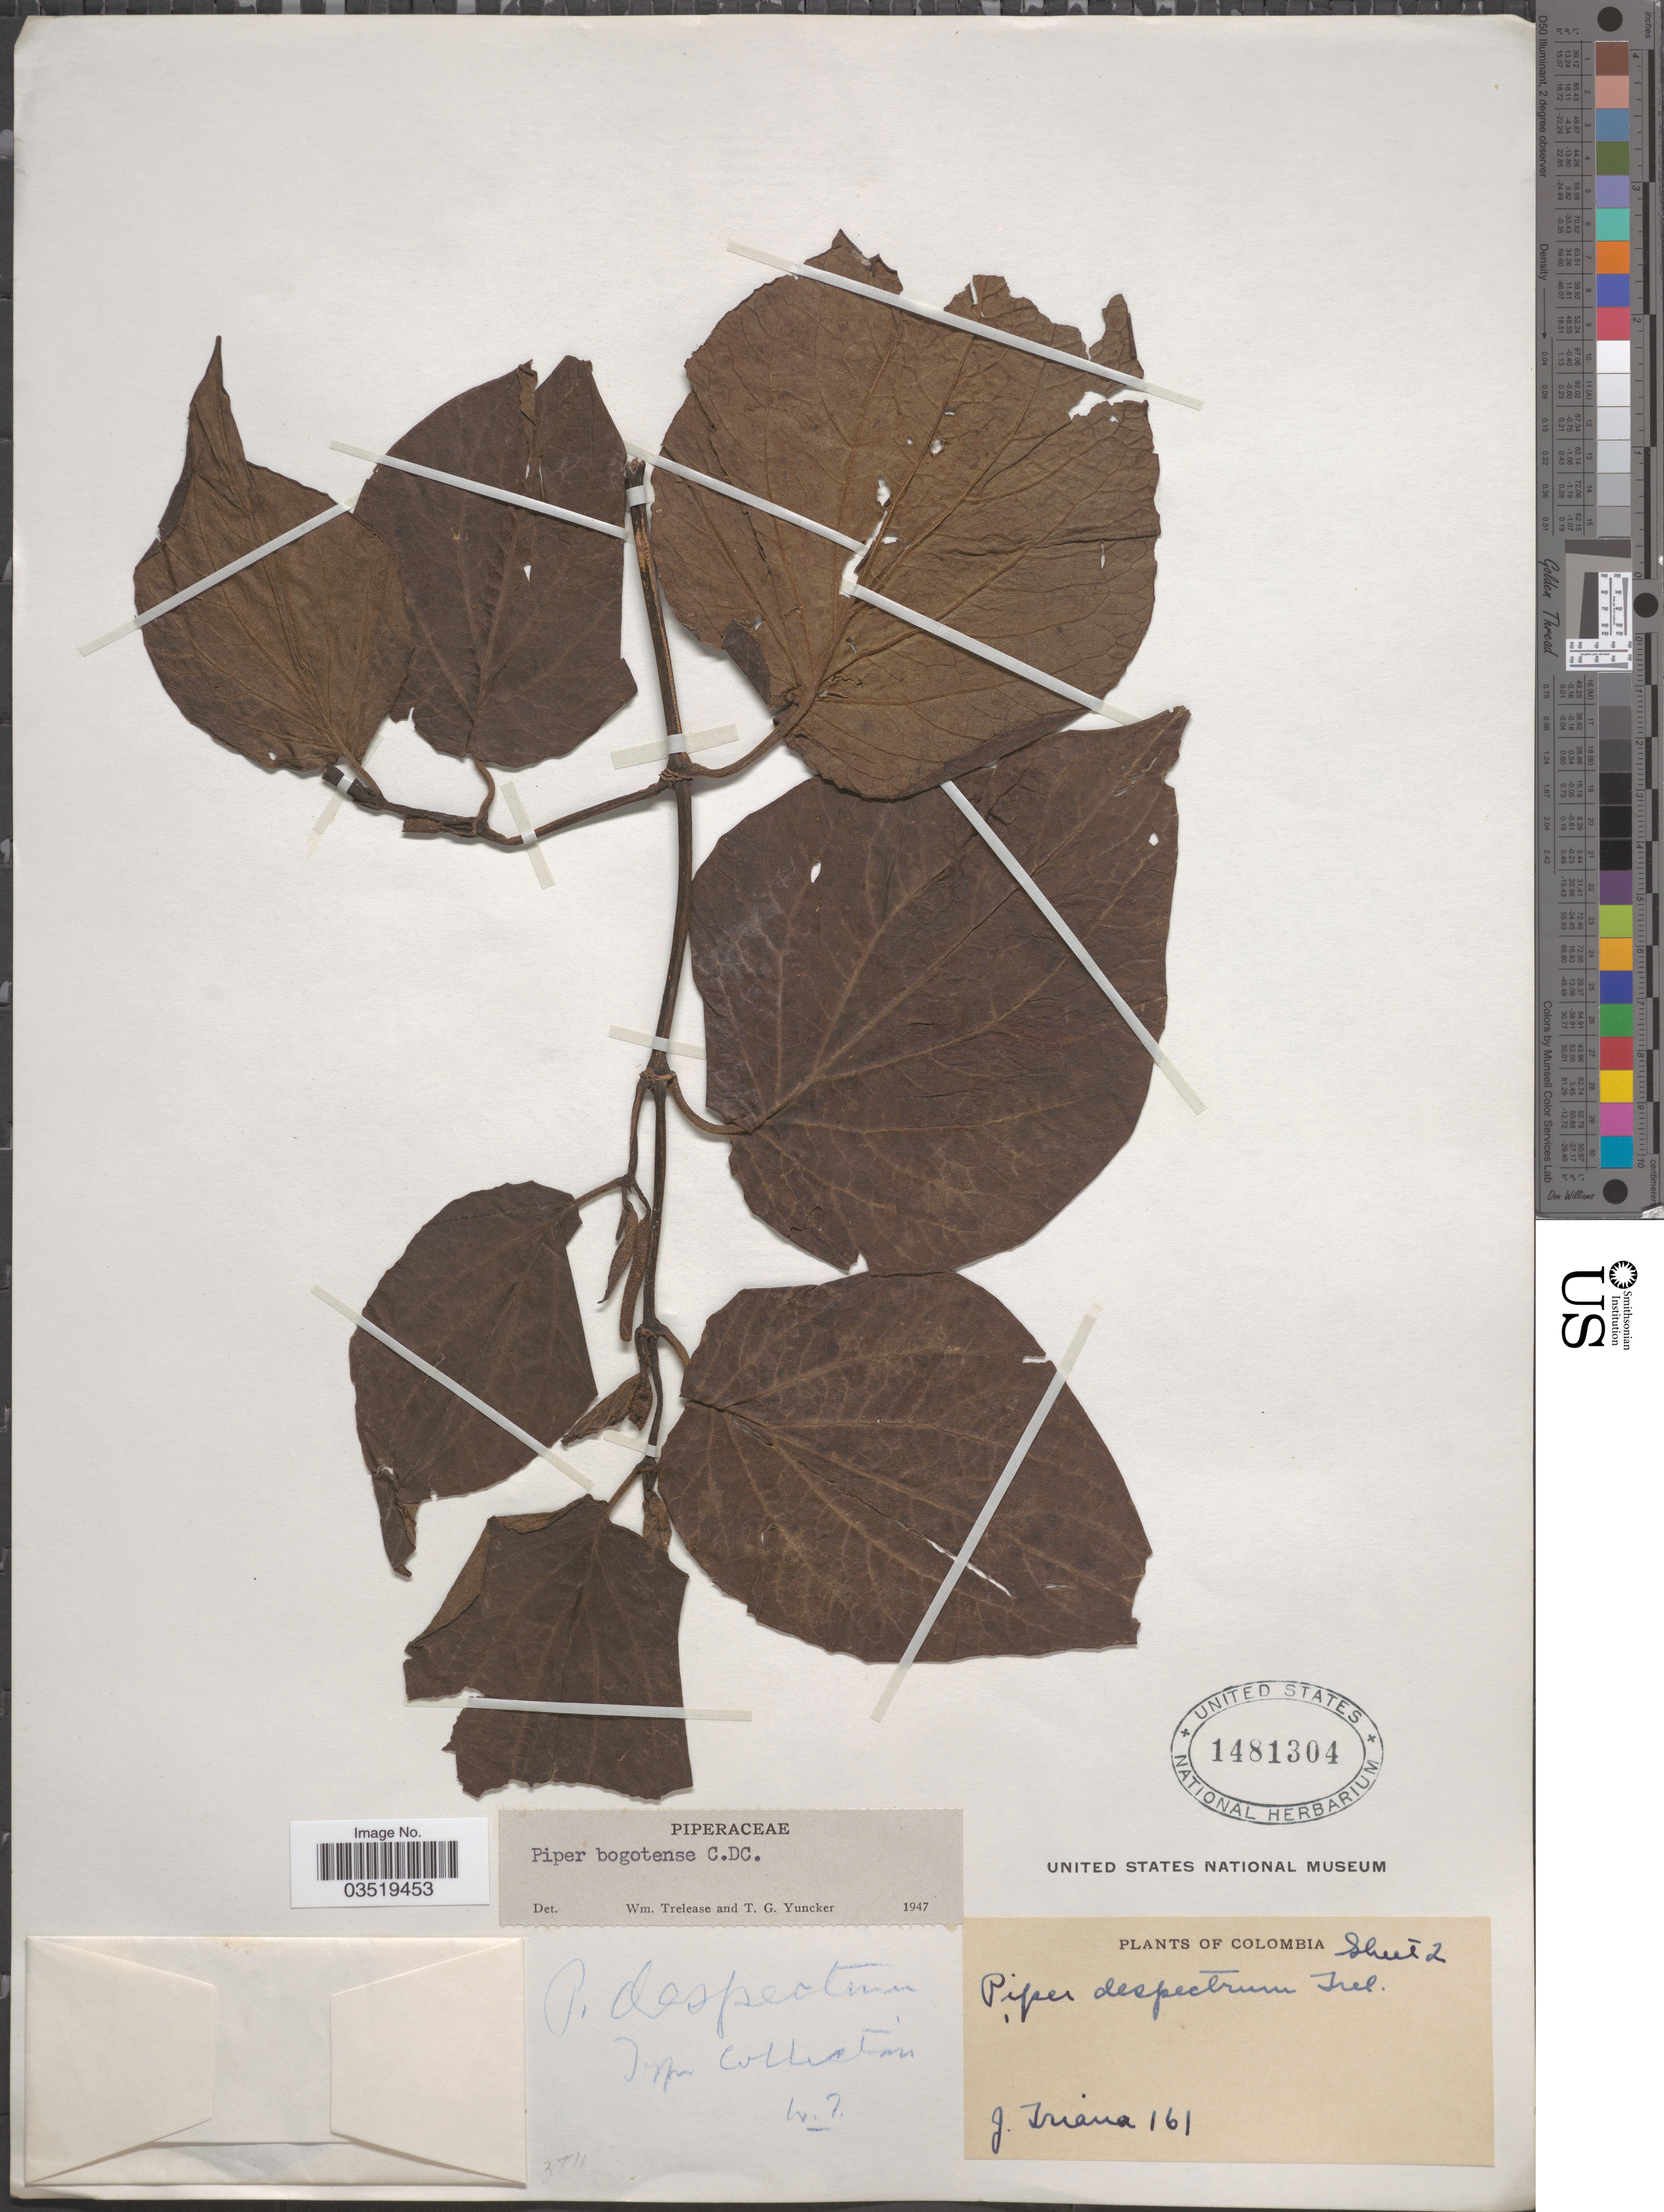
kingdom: Plantae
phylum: Tracheophyta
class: Magnoliopsida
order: Piperales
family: Piperaceae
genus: Piper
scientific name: Piper bogotense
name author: C. DC.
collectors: J. Triana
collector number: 161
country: Colombia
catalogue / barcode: US 1481304